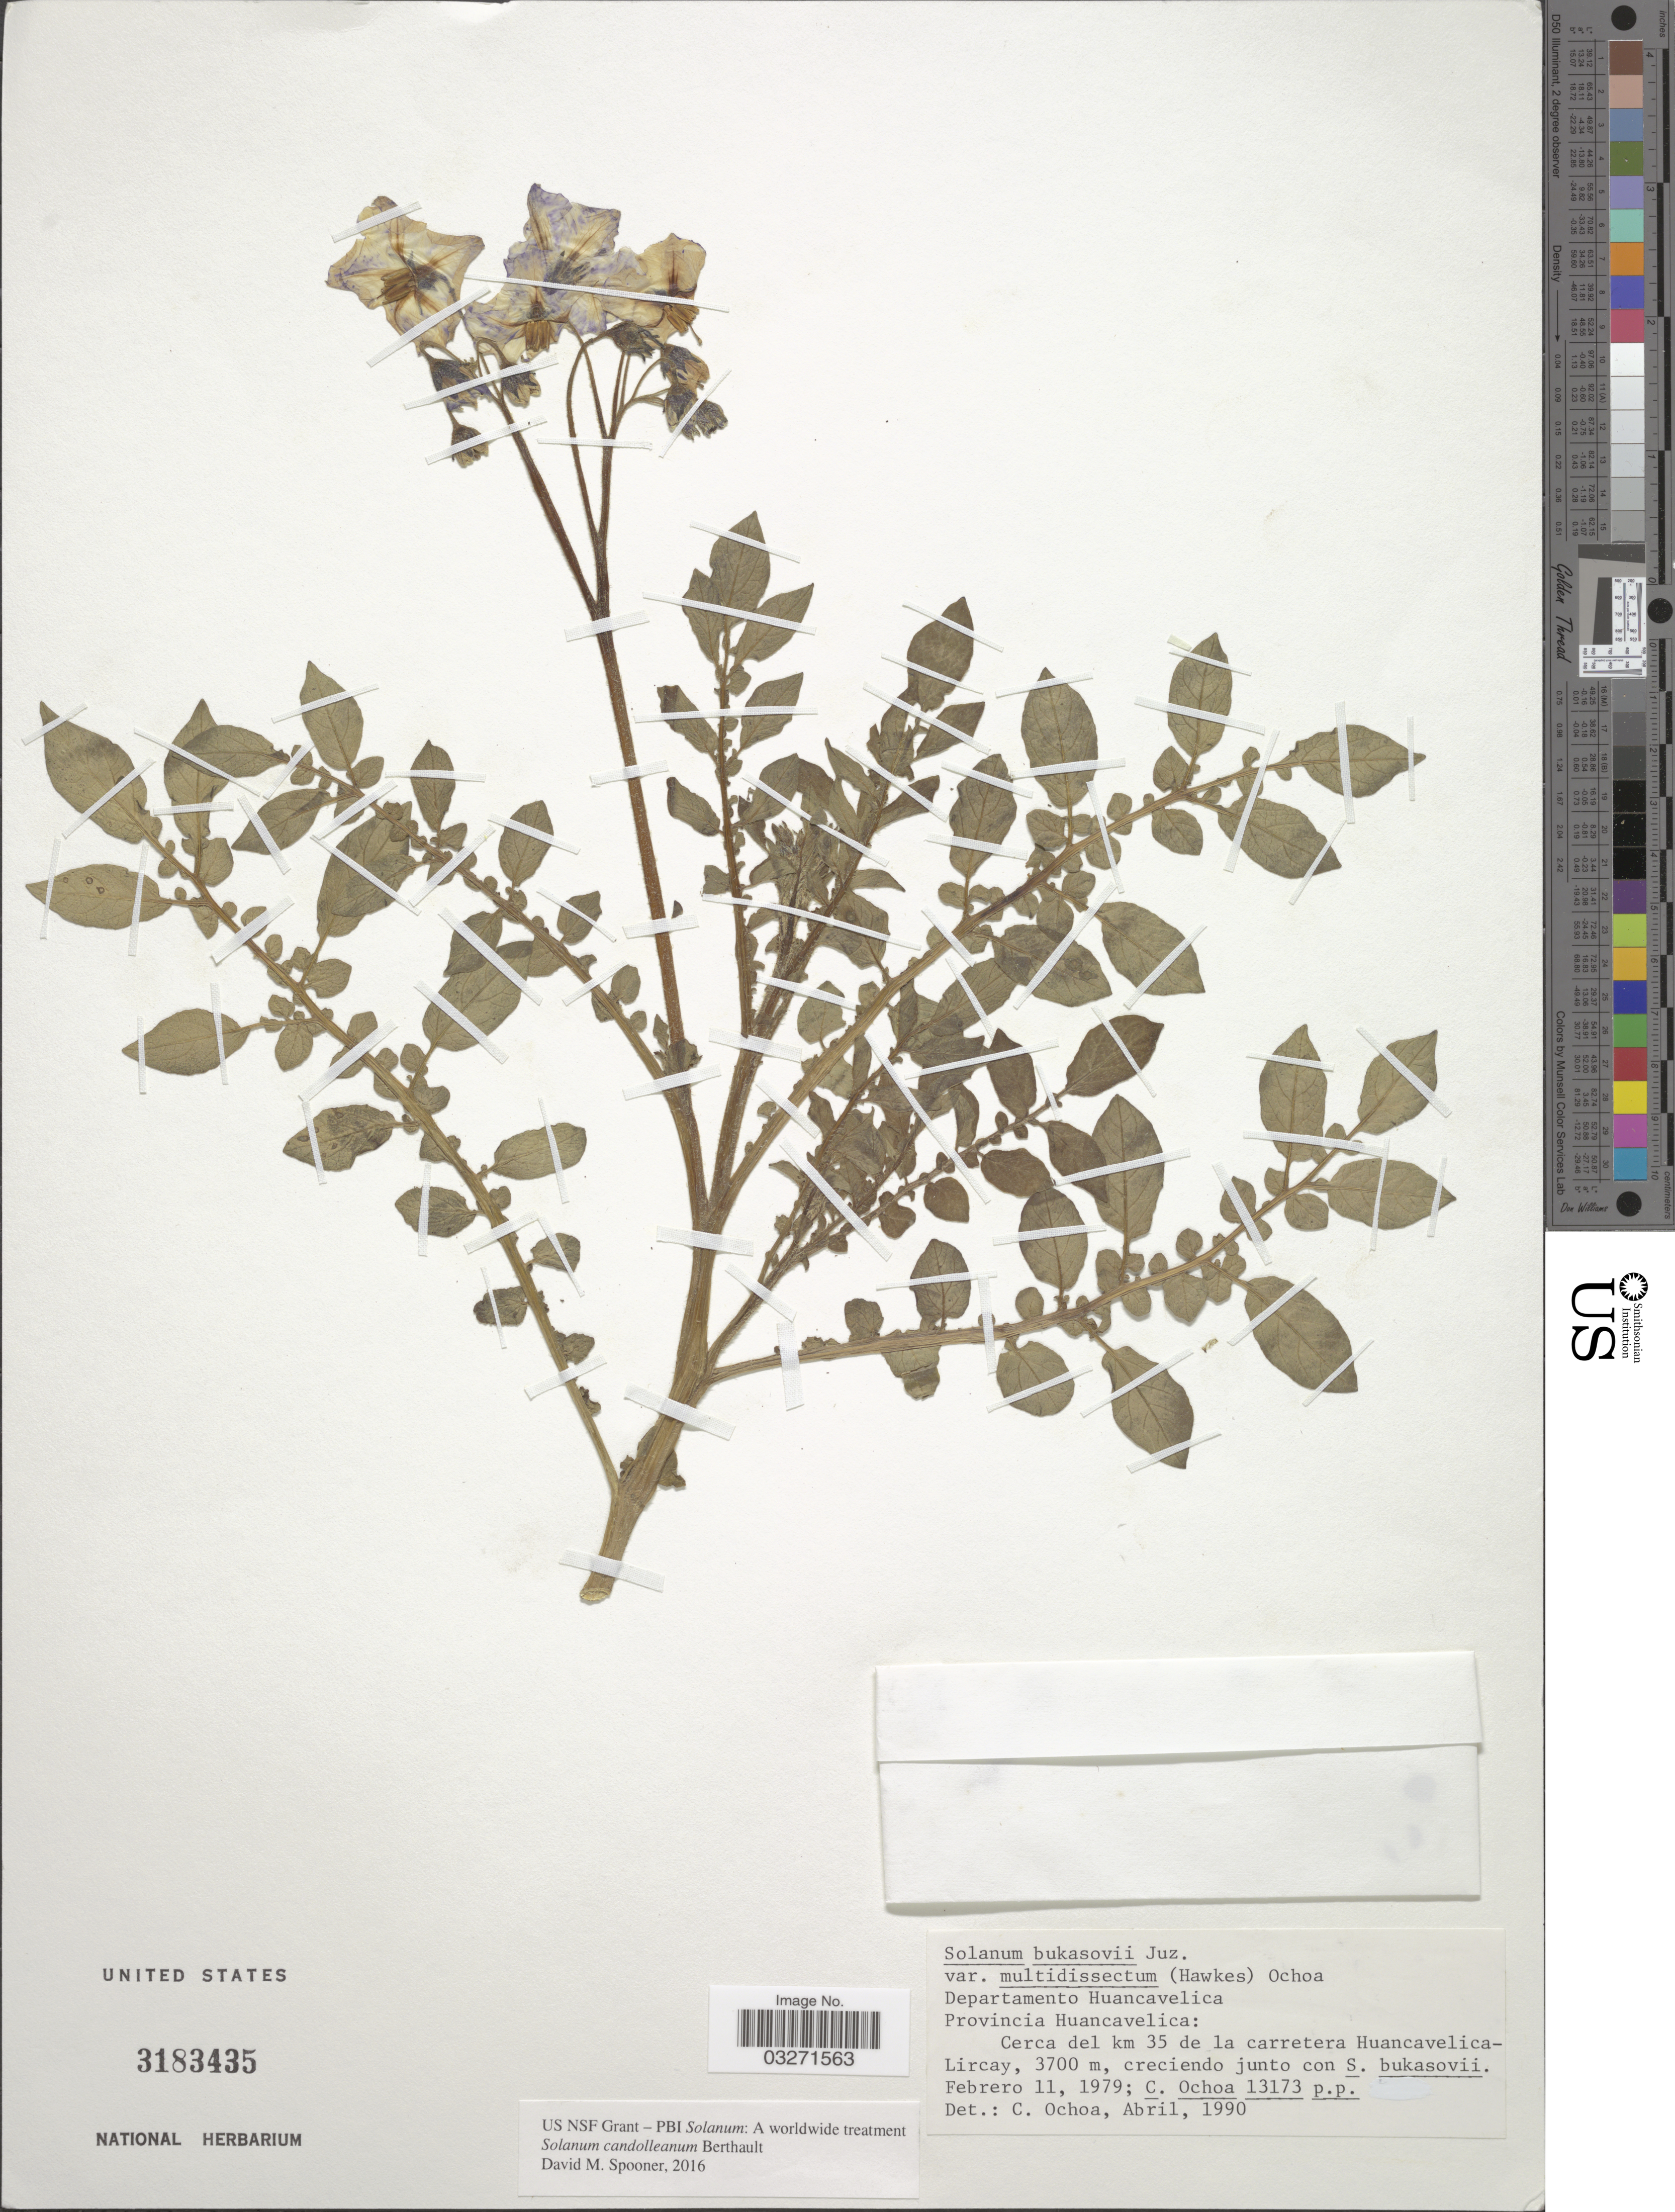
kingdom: Plantae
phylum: Tracheophyta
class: Magnoliopsida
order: Solanales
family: Solanaceae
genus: Solanum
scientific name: Solanum candolleanum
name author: Berthault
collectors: C. Ochoa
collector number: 13173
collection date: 1979-02-11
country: Peru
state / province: Huancavelica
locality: Departamento Huancavelica. Cerca del km 35 de la carretera Huancavelica-Lircay.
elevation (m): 3700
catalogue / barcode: US 3183435